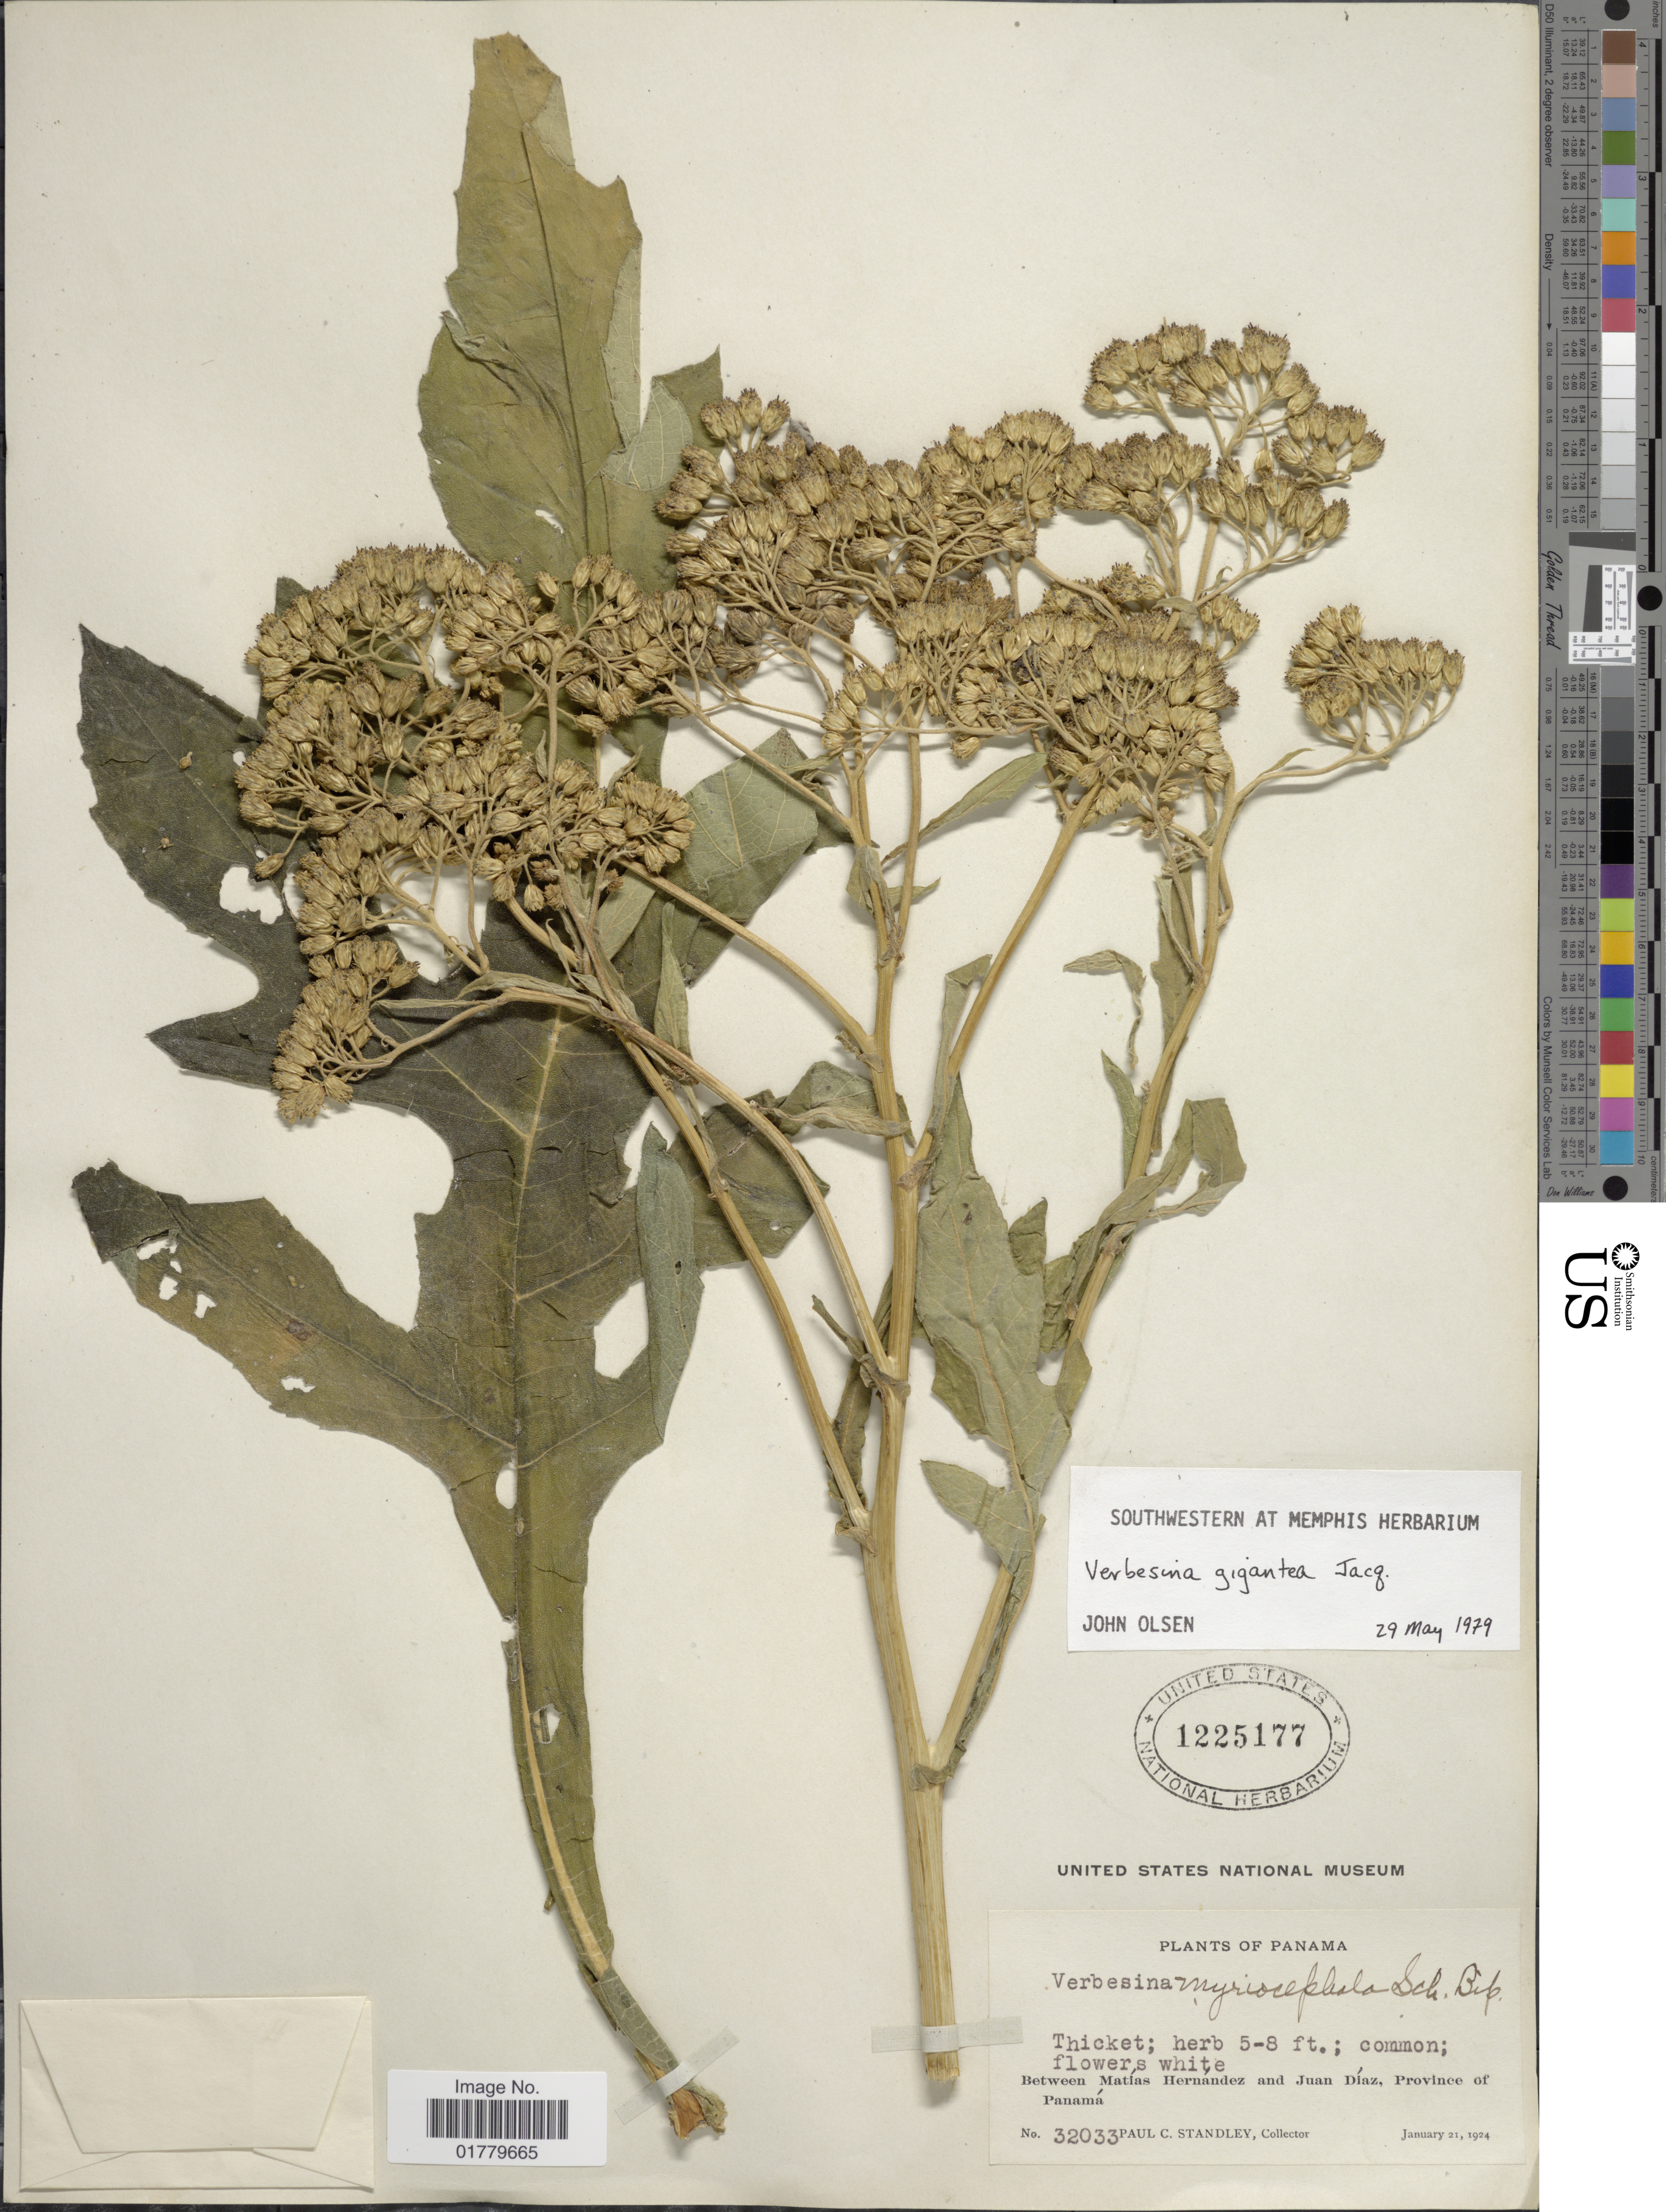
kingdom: Plantae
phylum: Tracheophyta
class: Magnoliopsida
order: Asterales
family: Asteraceae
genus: Verbesina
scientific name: Verbesina gigantea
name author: Jacq.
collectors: P. C. Standley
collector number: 32033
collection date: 1924-01-21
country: Panama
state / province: Panamá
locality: Between Matías Hernández and Juan Díaz, Province of Panamá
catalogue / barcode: US 1225177